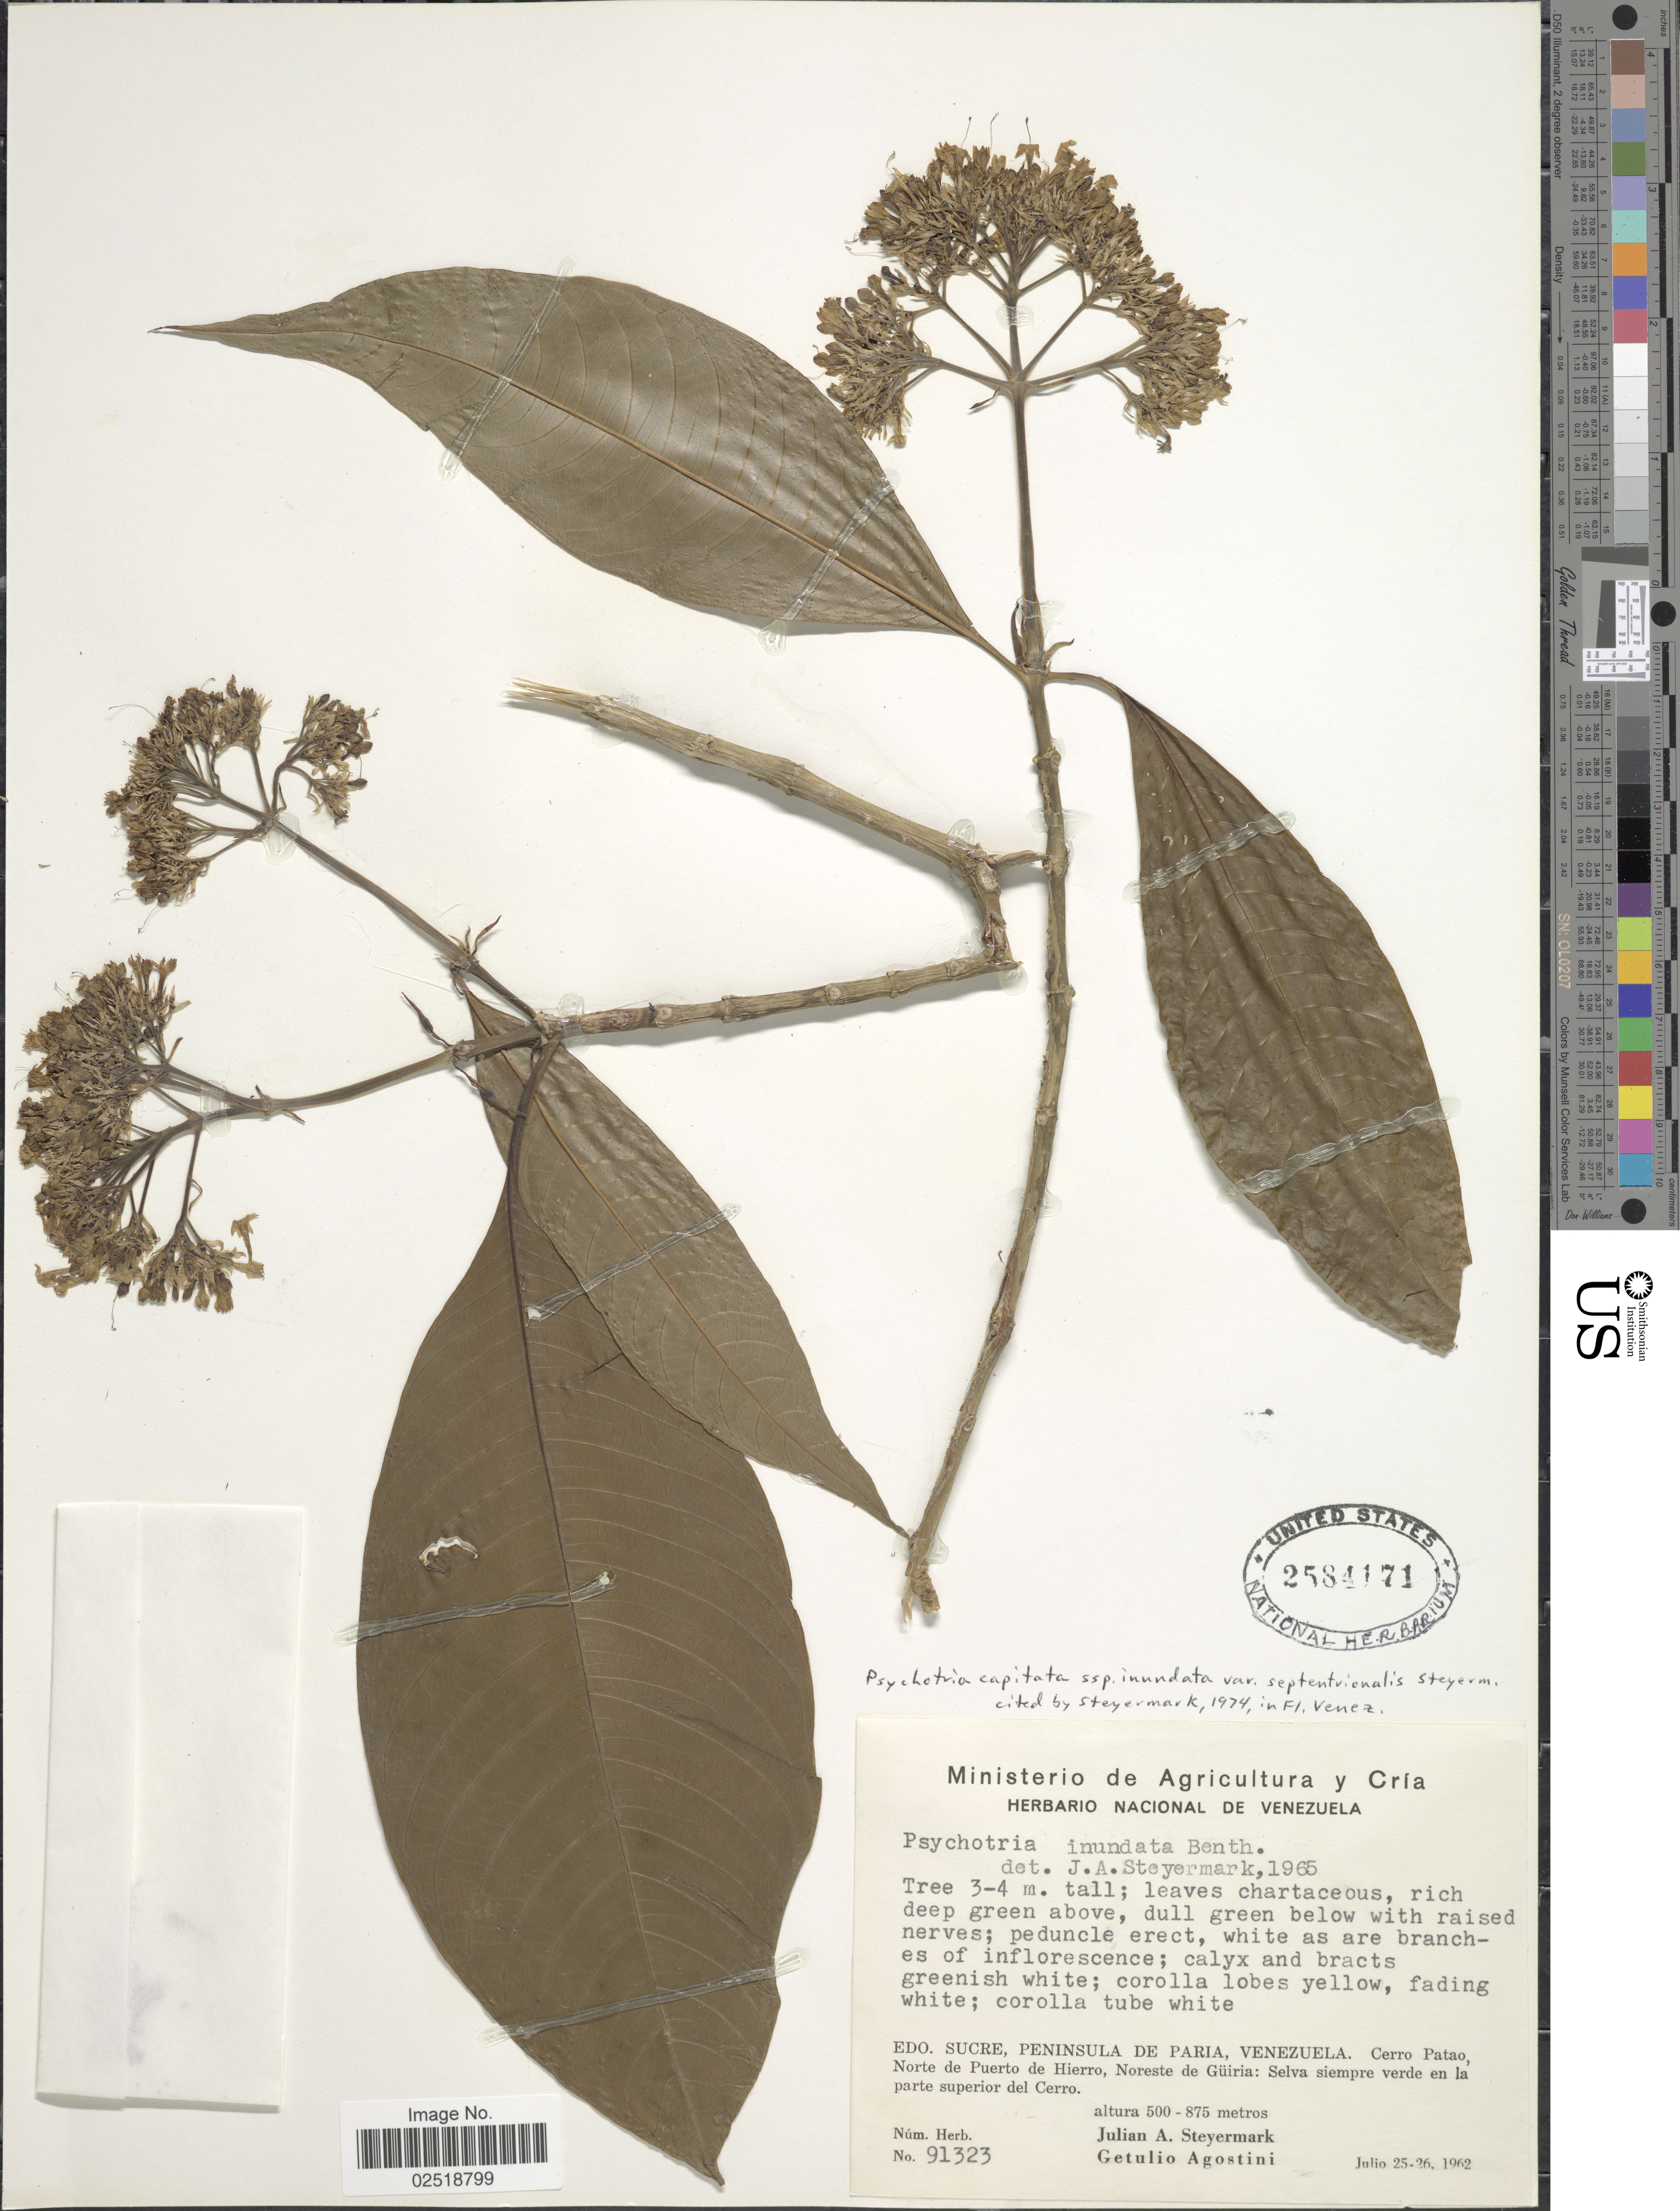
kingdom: Plantae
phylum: Tracheophyta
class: Magnoliopsida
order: Gentianales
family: Rubiaceae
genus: Psychotria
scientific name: Psychotria capitata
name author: Ruiz & Pav.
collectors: J. Steyermark & G. Agostini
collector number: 91323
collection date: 1962-07-25/1962-07-26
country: Venezuela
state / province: Sucre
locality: Peninsula de Paria. Cerro Patao, Norte de Puerto de Hierro, Noreste de Güiria: Selva siempre verde en la parte superior del Cerro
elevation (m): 500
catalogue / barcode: US 2584171